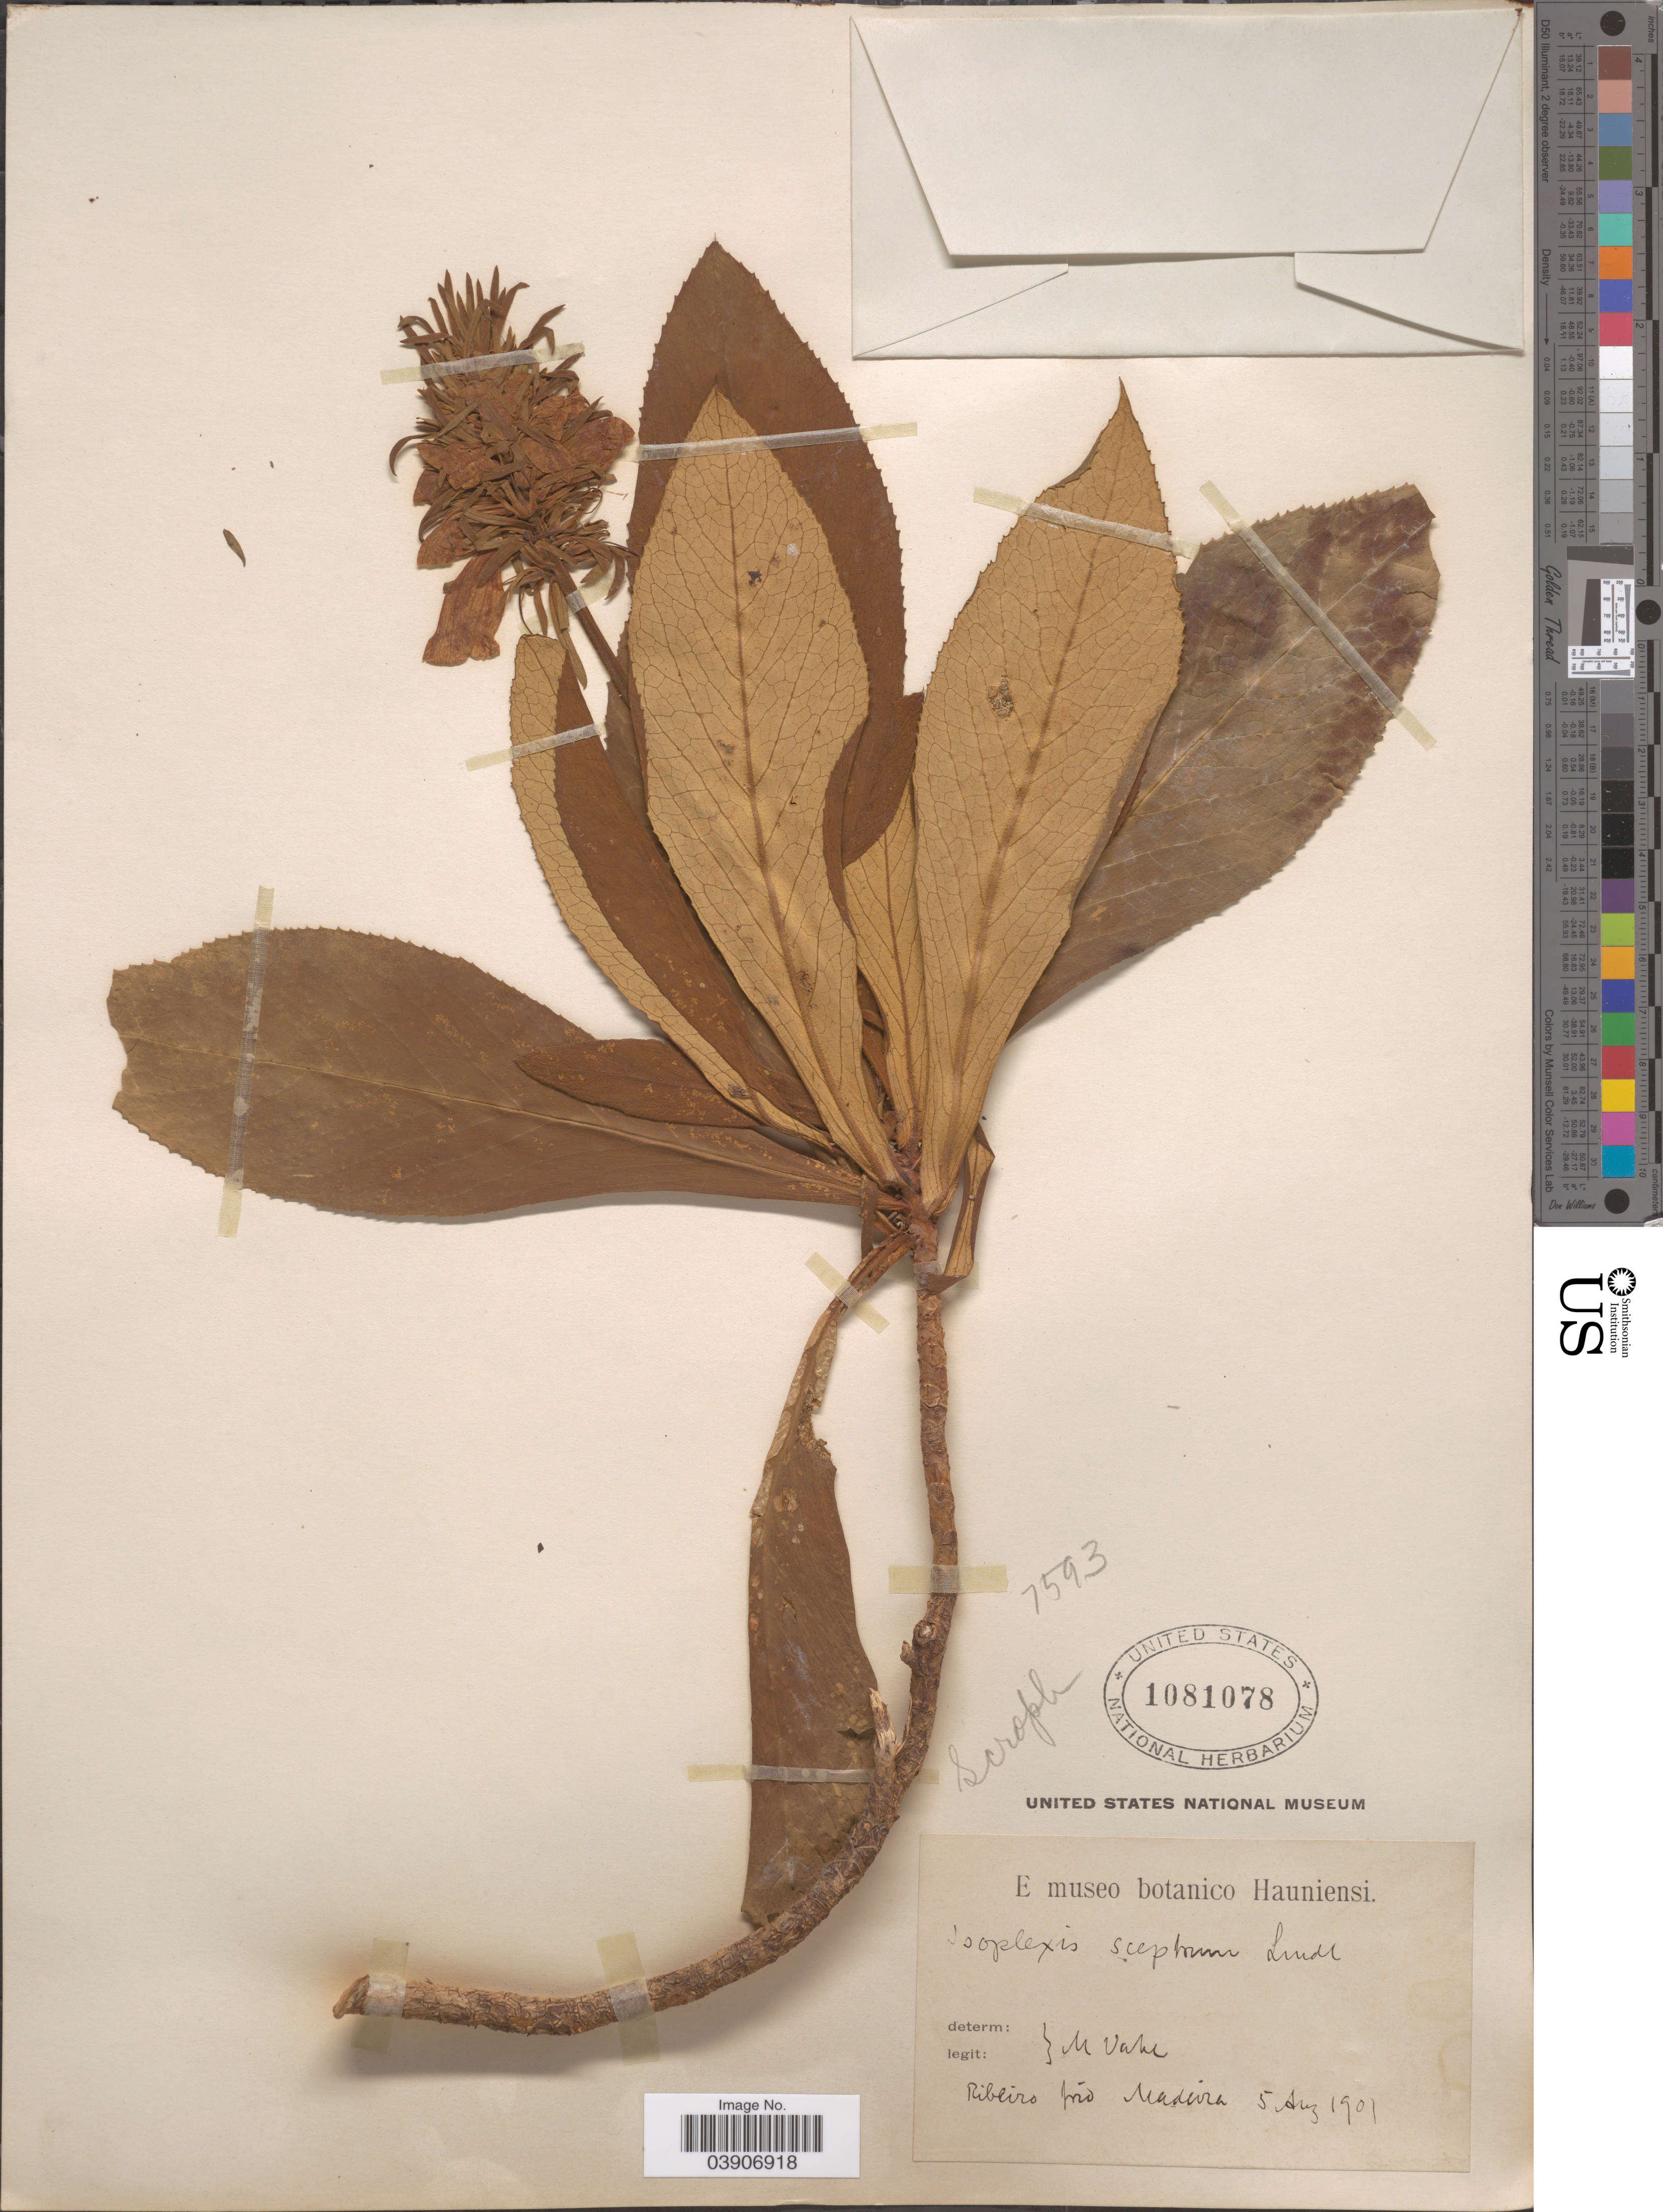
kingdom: Plantae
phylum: Tracheophyta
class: Magnoliopsida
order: Lamiales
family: Plantaginaceae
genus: Digitalis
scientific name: Digitalis sp.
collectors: M. Vahl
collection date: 1901-08-05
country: Portugal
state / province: Madeira (Aut. Reg.)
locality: Ribeiro prio Madeira.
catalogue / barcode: US 1081078